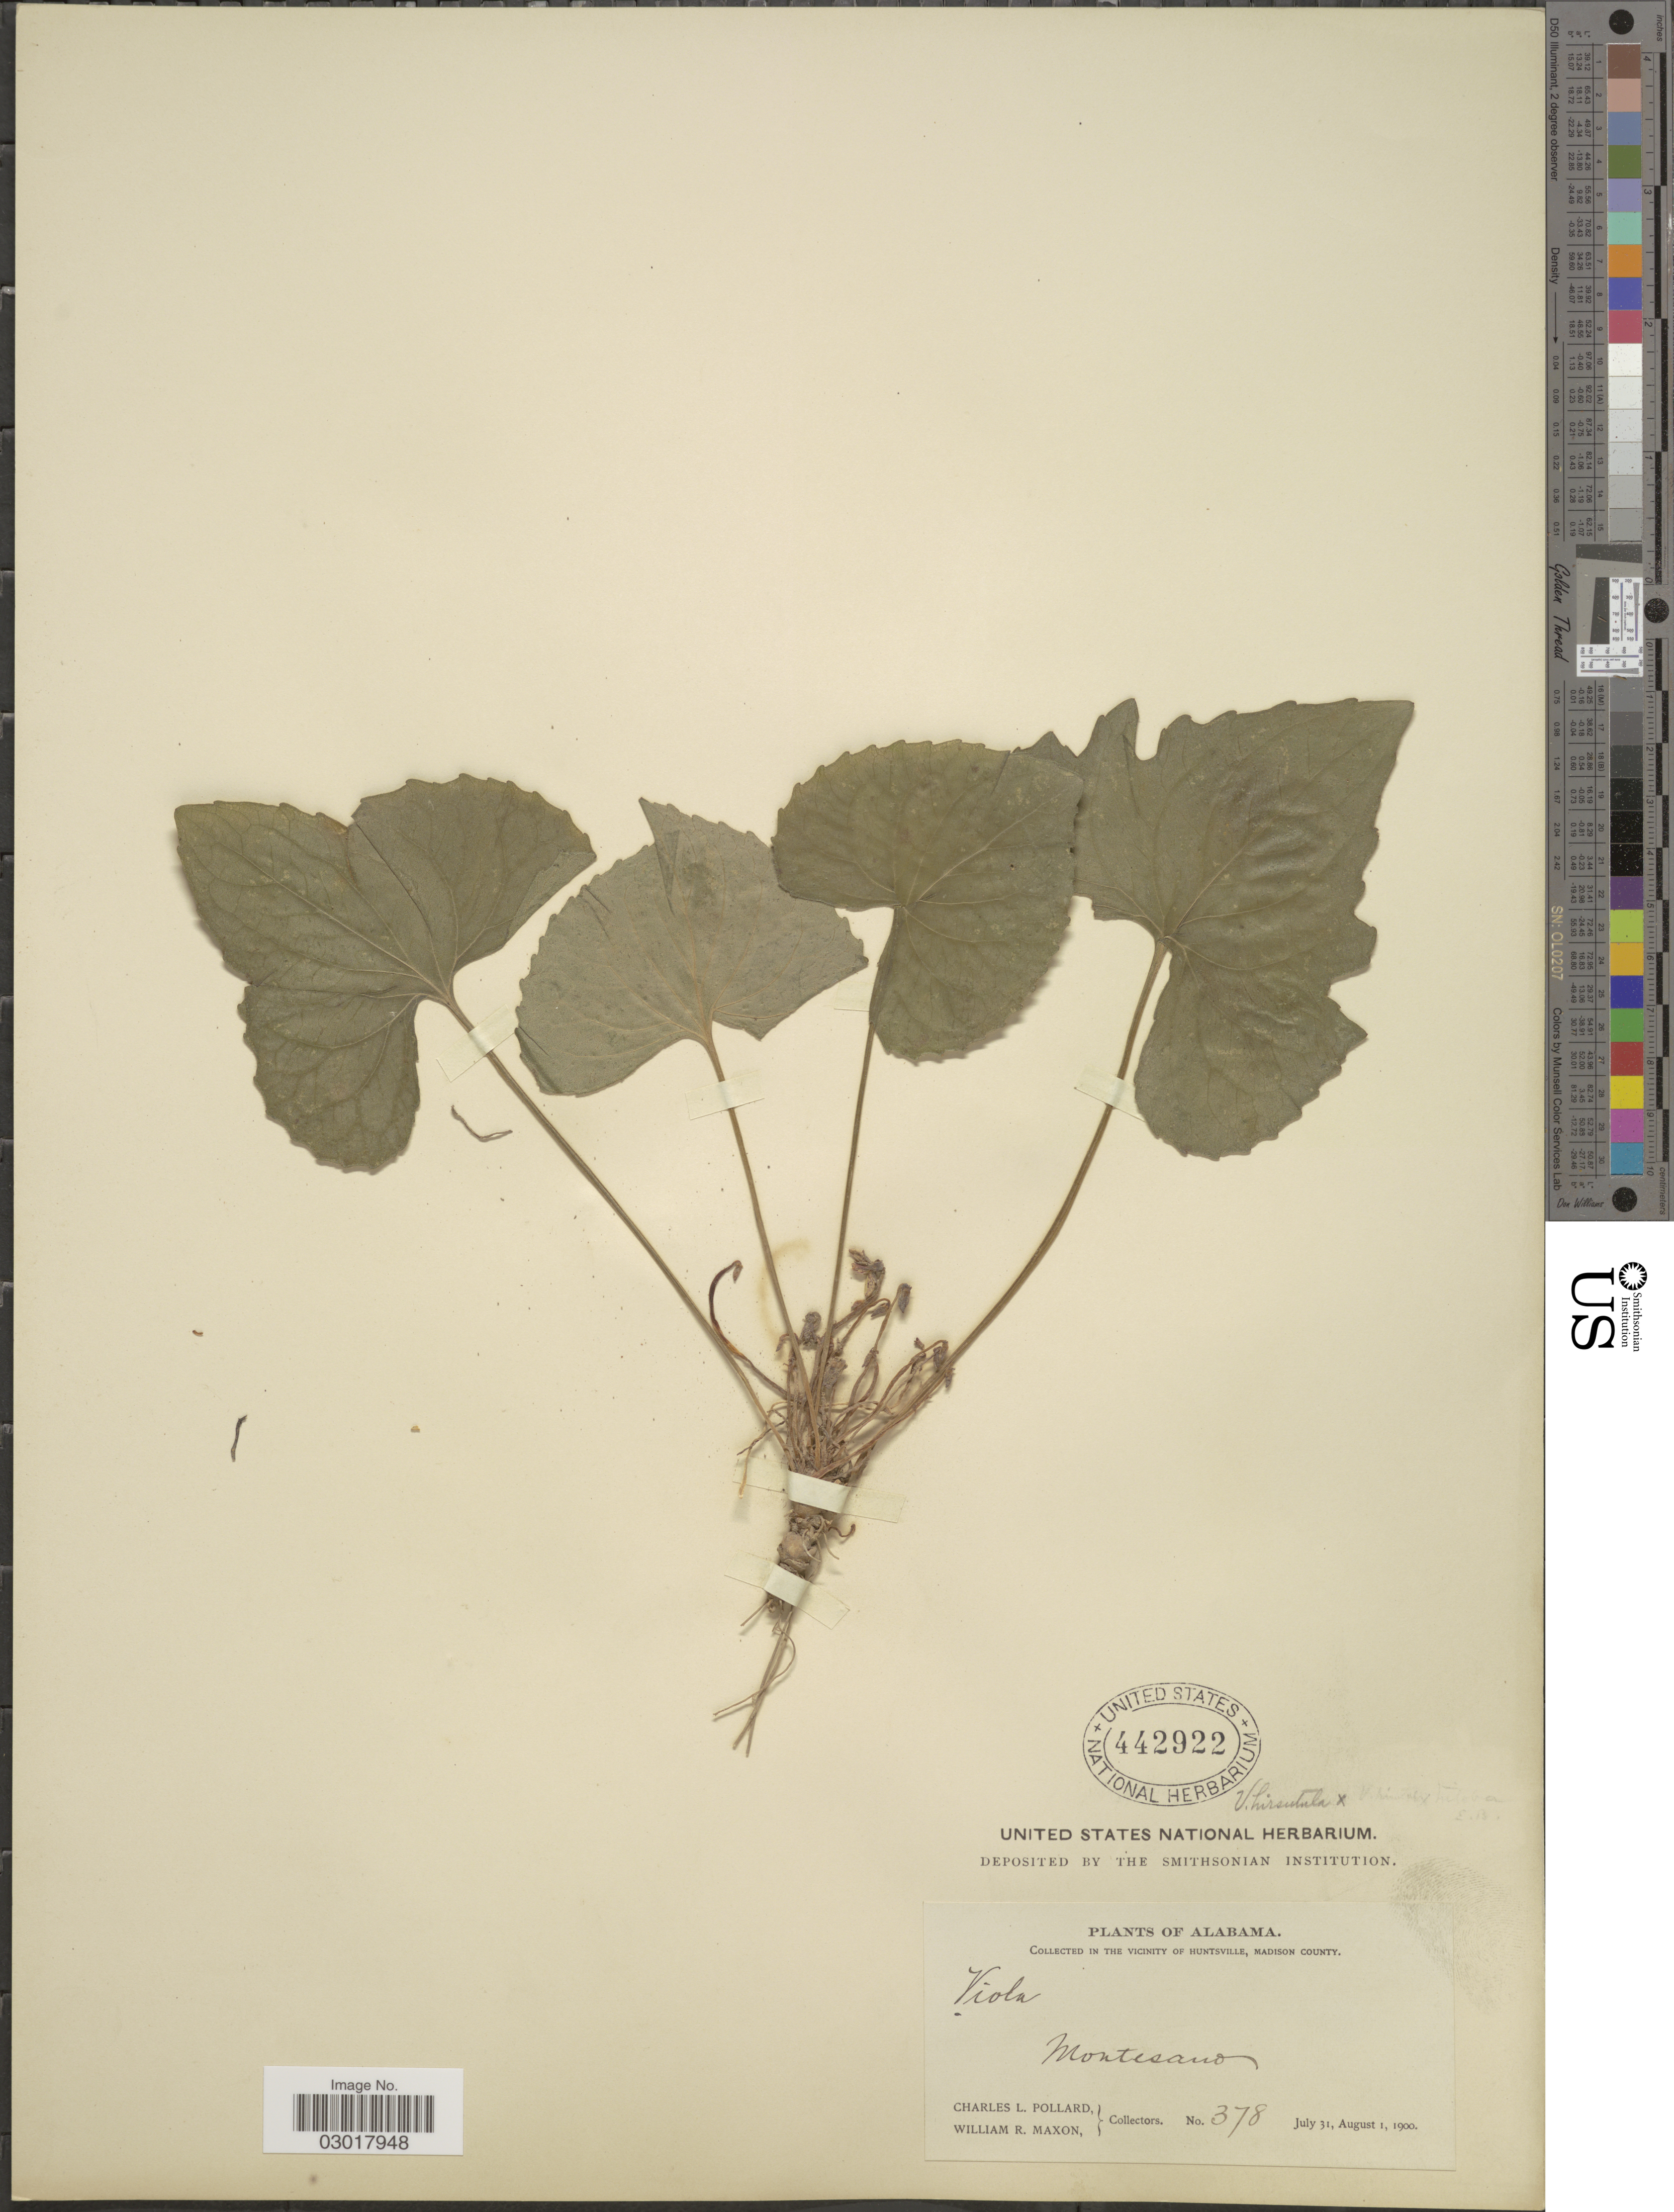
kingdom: Plantae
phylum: Tracheophyta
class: Magnoliopsida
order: Malpighiales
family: Violaceae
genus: Viola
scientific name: Viola villosa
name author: Walter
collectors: C. L. Pollard & W. R. Maxon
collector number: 378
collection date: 1900-07-31/1900-08-01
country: United States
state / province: Alabama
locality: In the vicinity of Huntsville, Madison County. Montesano.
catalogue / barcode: US 442922